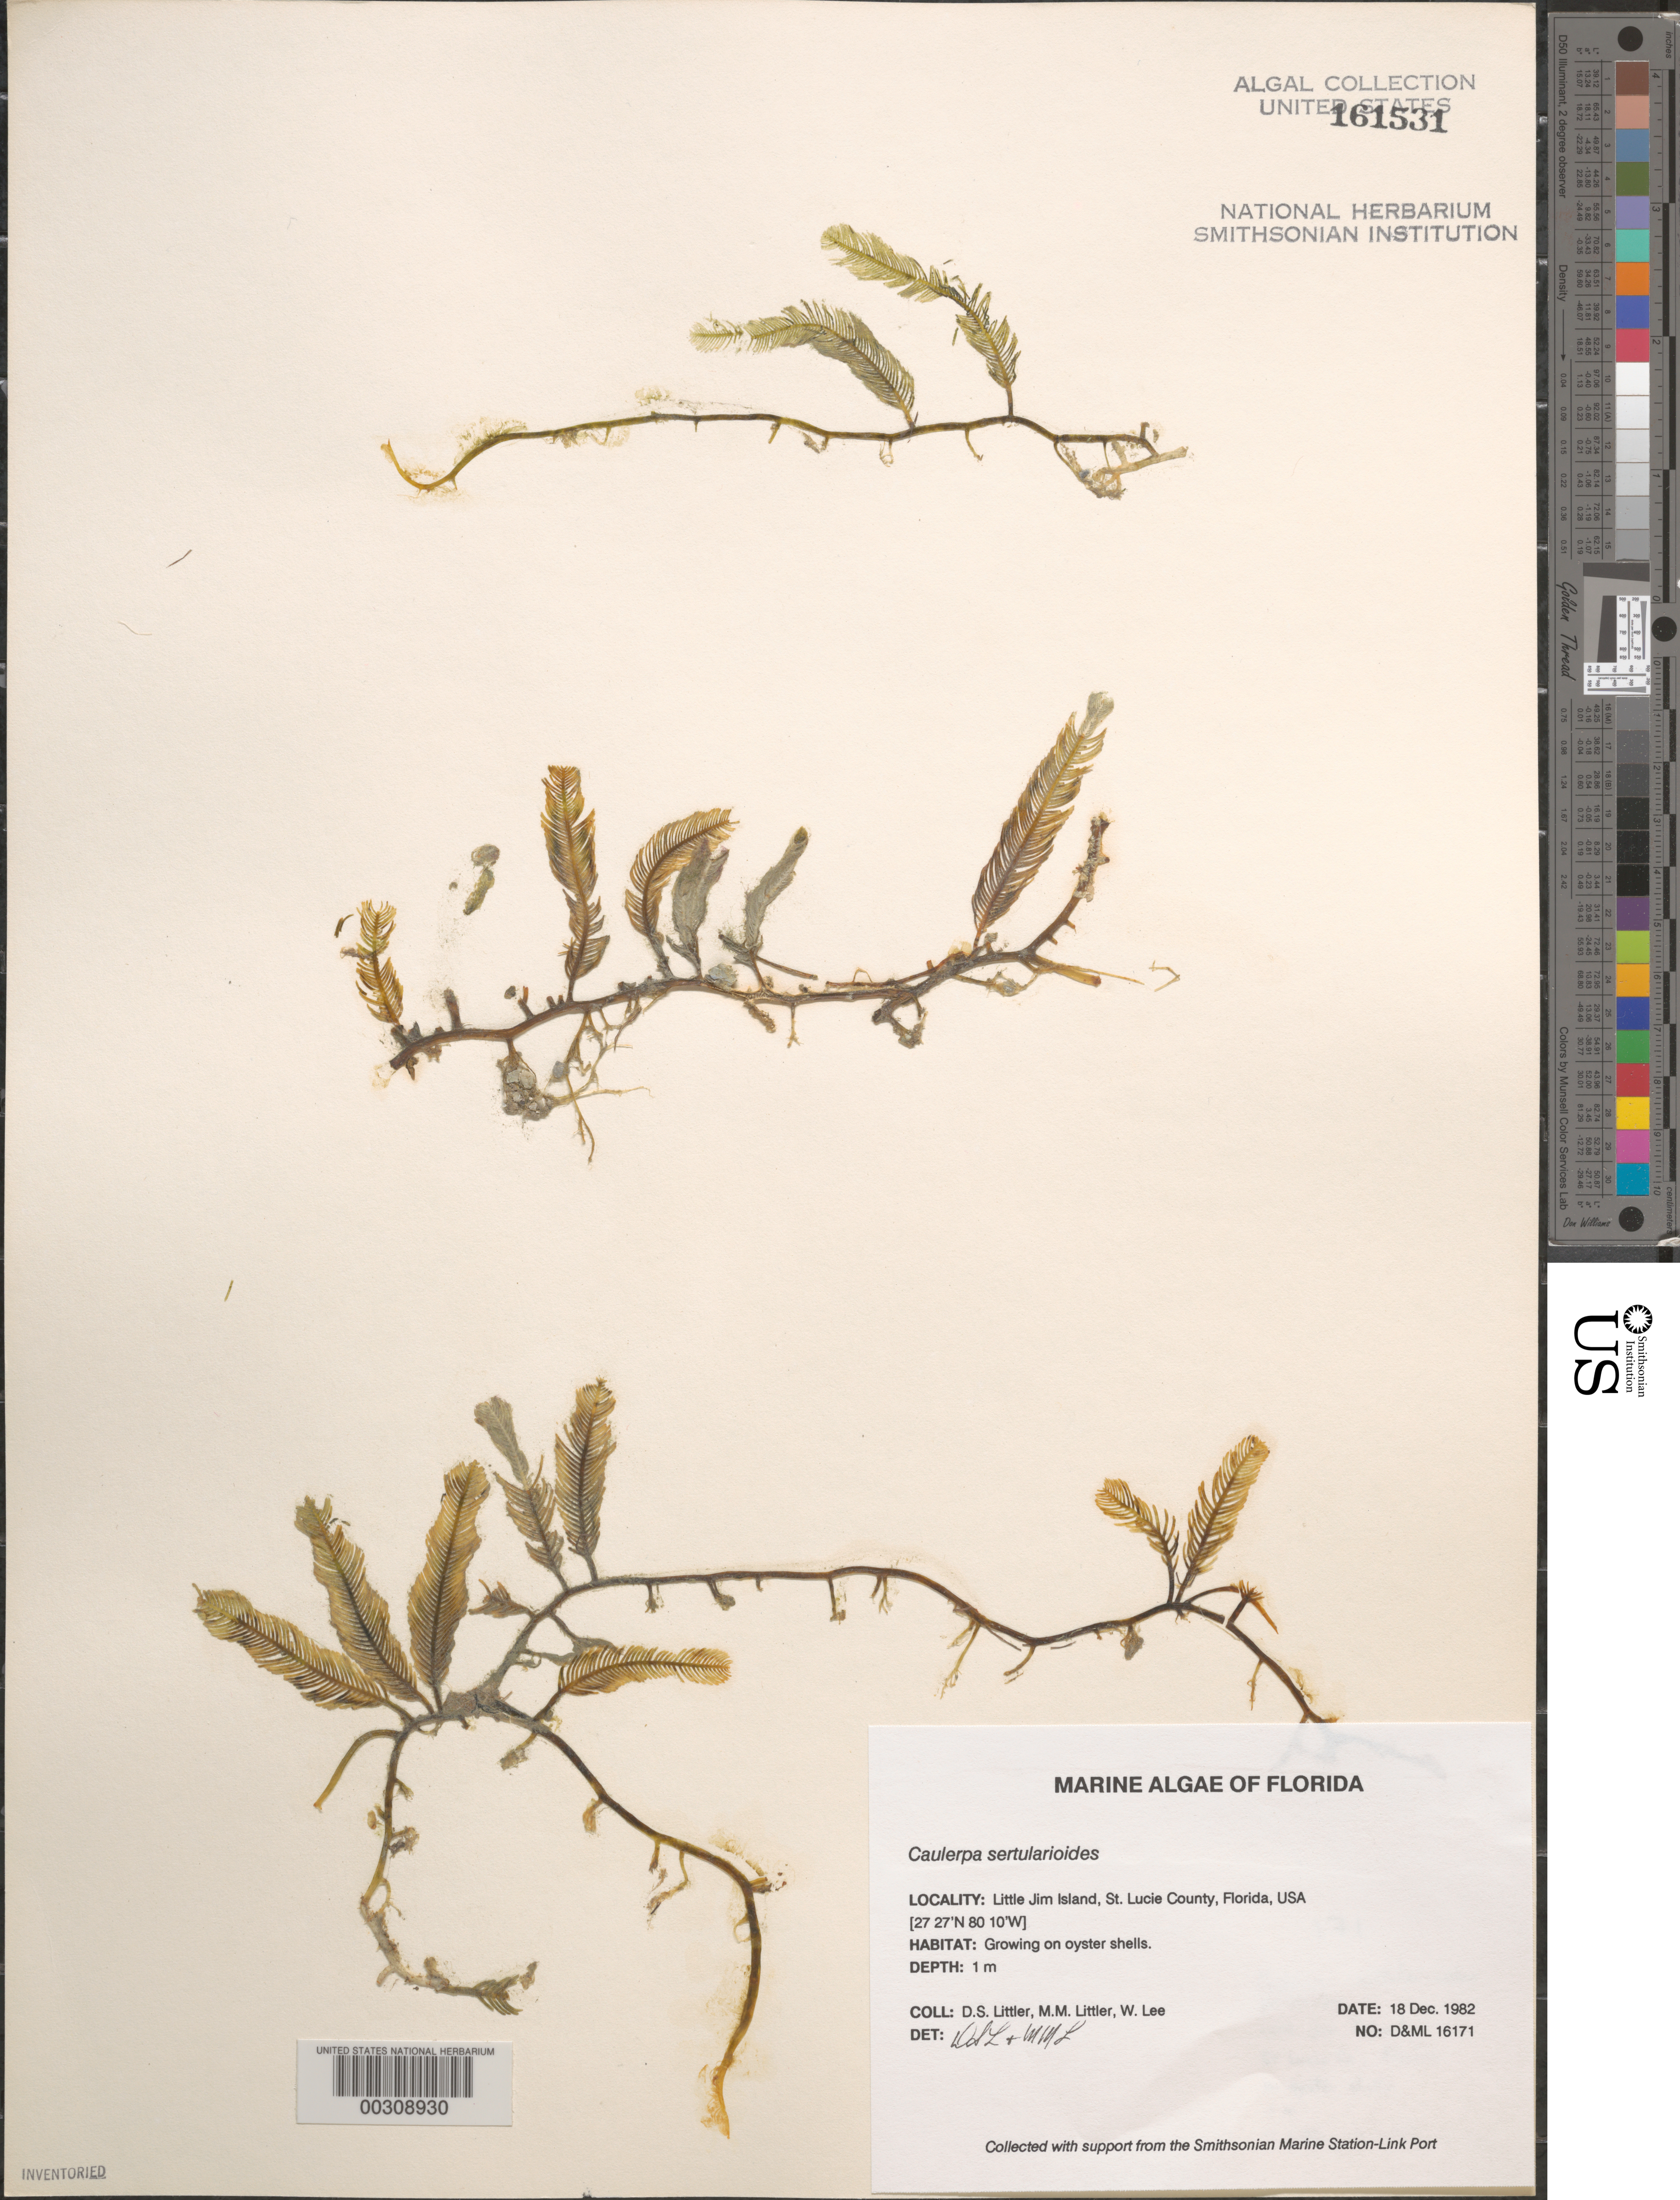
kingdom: Plantae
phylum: Chlorophyta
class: Ulvophyceae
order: Bryopsidales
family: Caulerpaceae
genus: Caulerpa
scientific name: Caulerpa sertularioides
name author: (S.G. Gmel.) M. Howe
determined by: Littler, D. S.; Littler, M. M.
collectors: D. S. Littler, M. M. Littler & W. Lee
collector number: D&ML 16171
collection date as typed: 18 Dec 1982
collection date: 1982-12-18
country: United States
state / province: Florida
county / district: Saint Lucie County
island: Little Jim Island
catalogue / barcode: US 161531